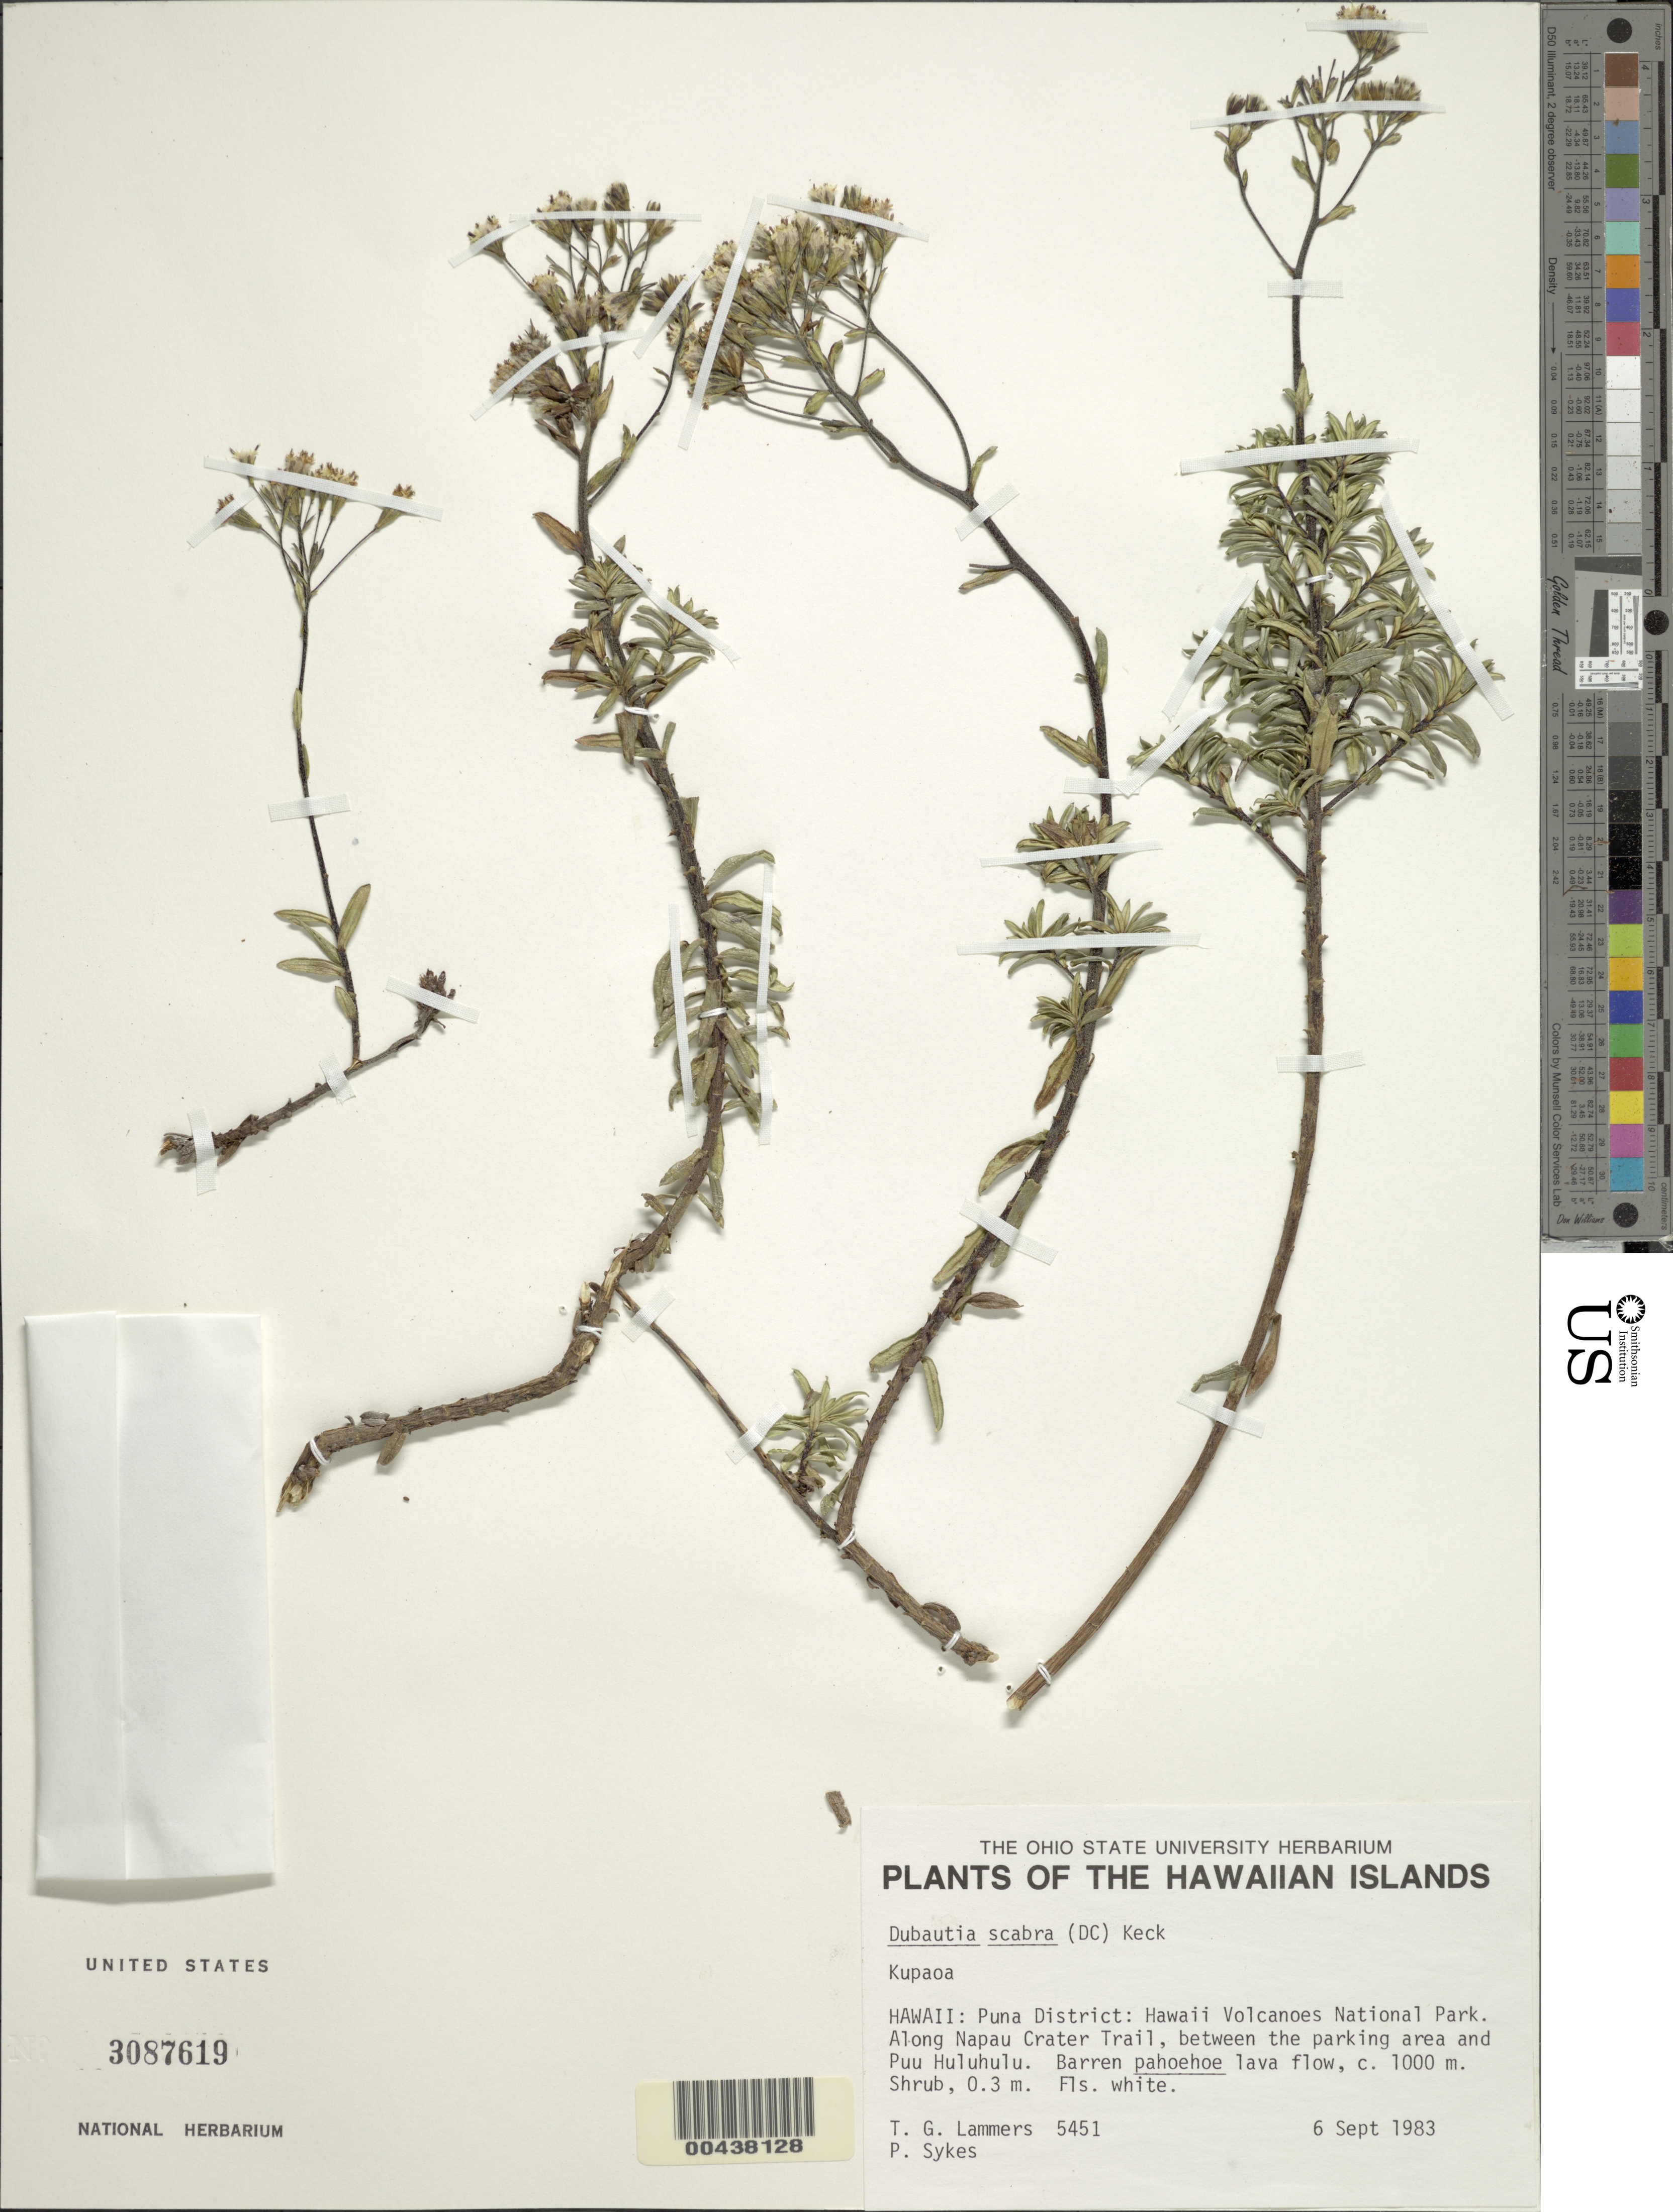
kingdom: Plantae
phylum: Tracheophyta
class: Magnoliopsida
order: Asterales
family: Asteraceae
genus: Dubautia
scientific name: Dubautia scabra subsp. scabra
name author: (DC.) D.D. Keck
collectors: T. G. Lammers & P. Sykes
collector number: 5451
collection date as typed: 6 Sep 1983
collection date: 1983-09-06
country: United States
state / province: Hawaii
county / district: Hawaii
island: Hawaii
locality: Puna District: Hawaii Volcanoes National Park. Along Napau CraterTrail, between the parking area and Puu Huluhulu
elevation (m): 1000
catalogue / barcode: US 3087619